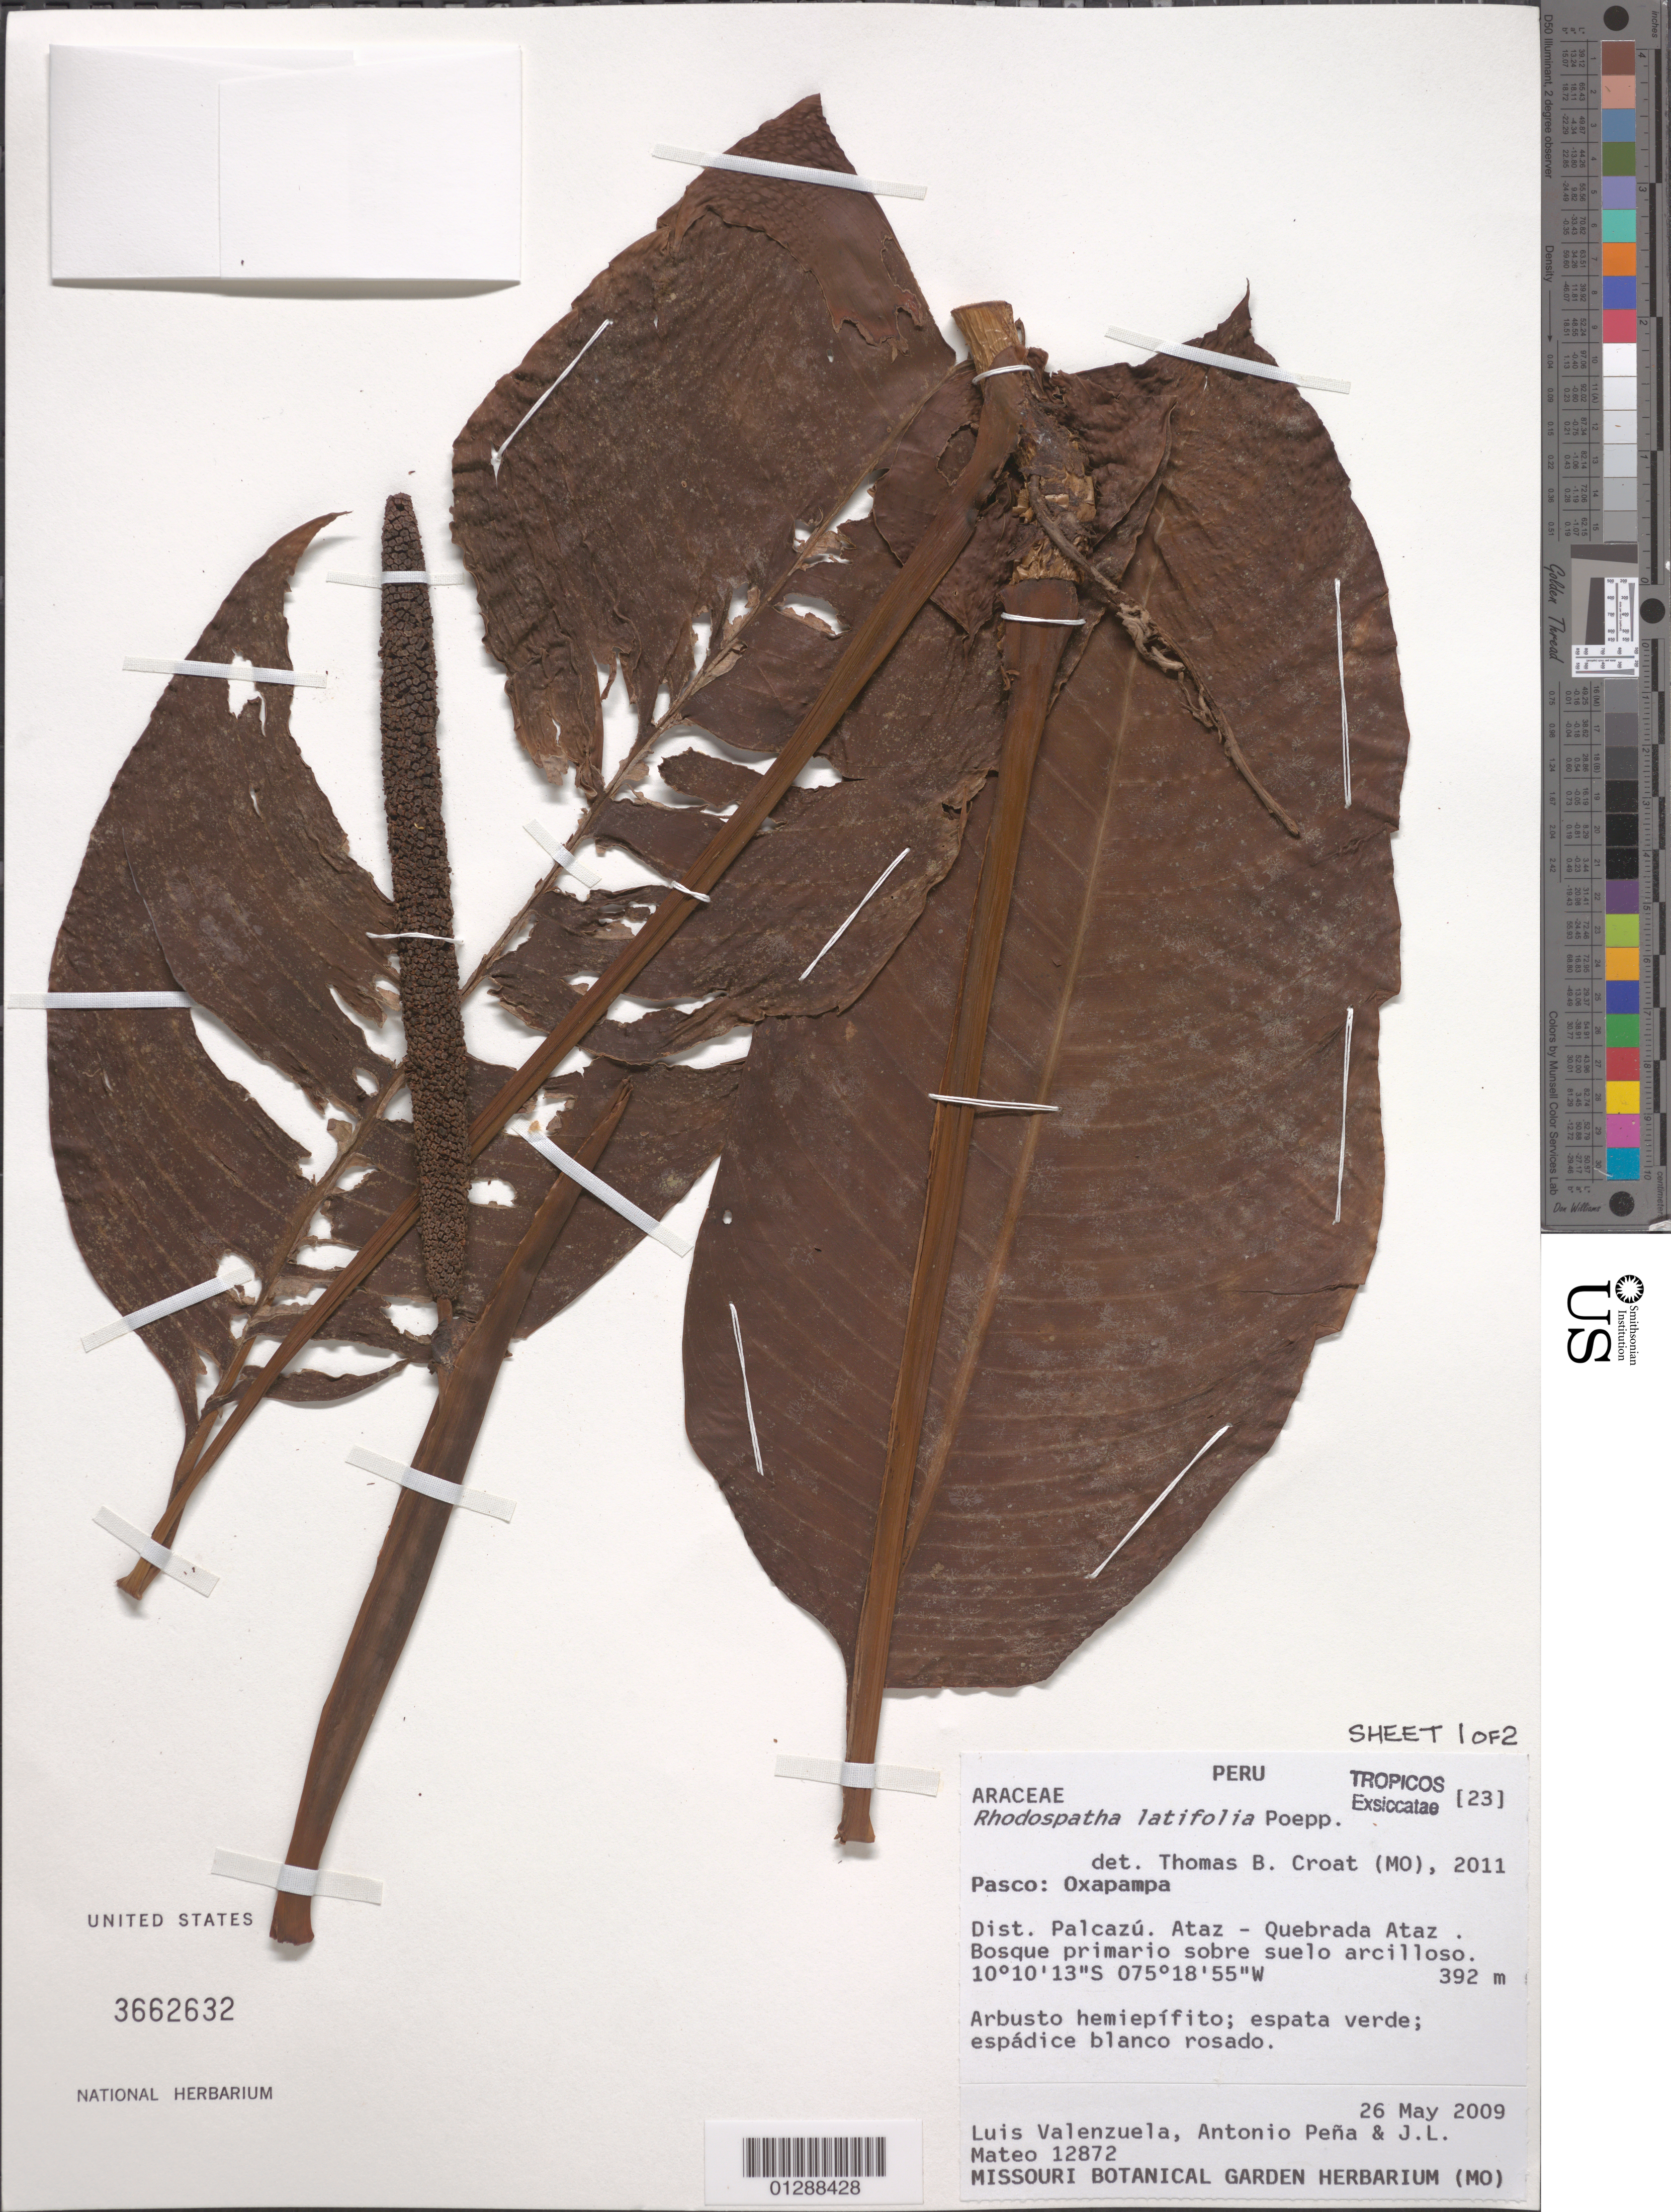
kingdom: Plantae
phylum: Tracheophyta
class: Liliopsida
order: Alismatales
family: Araceae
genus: Rhodospatha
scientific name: Rhodospatha latifolia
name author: Poepp. & Endl.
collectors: L. Valenzuela, A. Peña & J. Mateo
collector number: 12872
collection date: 2009-05-26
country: Peru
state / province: Pasco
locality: Oxapampa. Dist. Palcazú. Ataz- Quebrada Ataz.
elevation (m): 392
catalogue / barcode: US 3662632